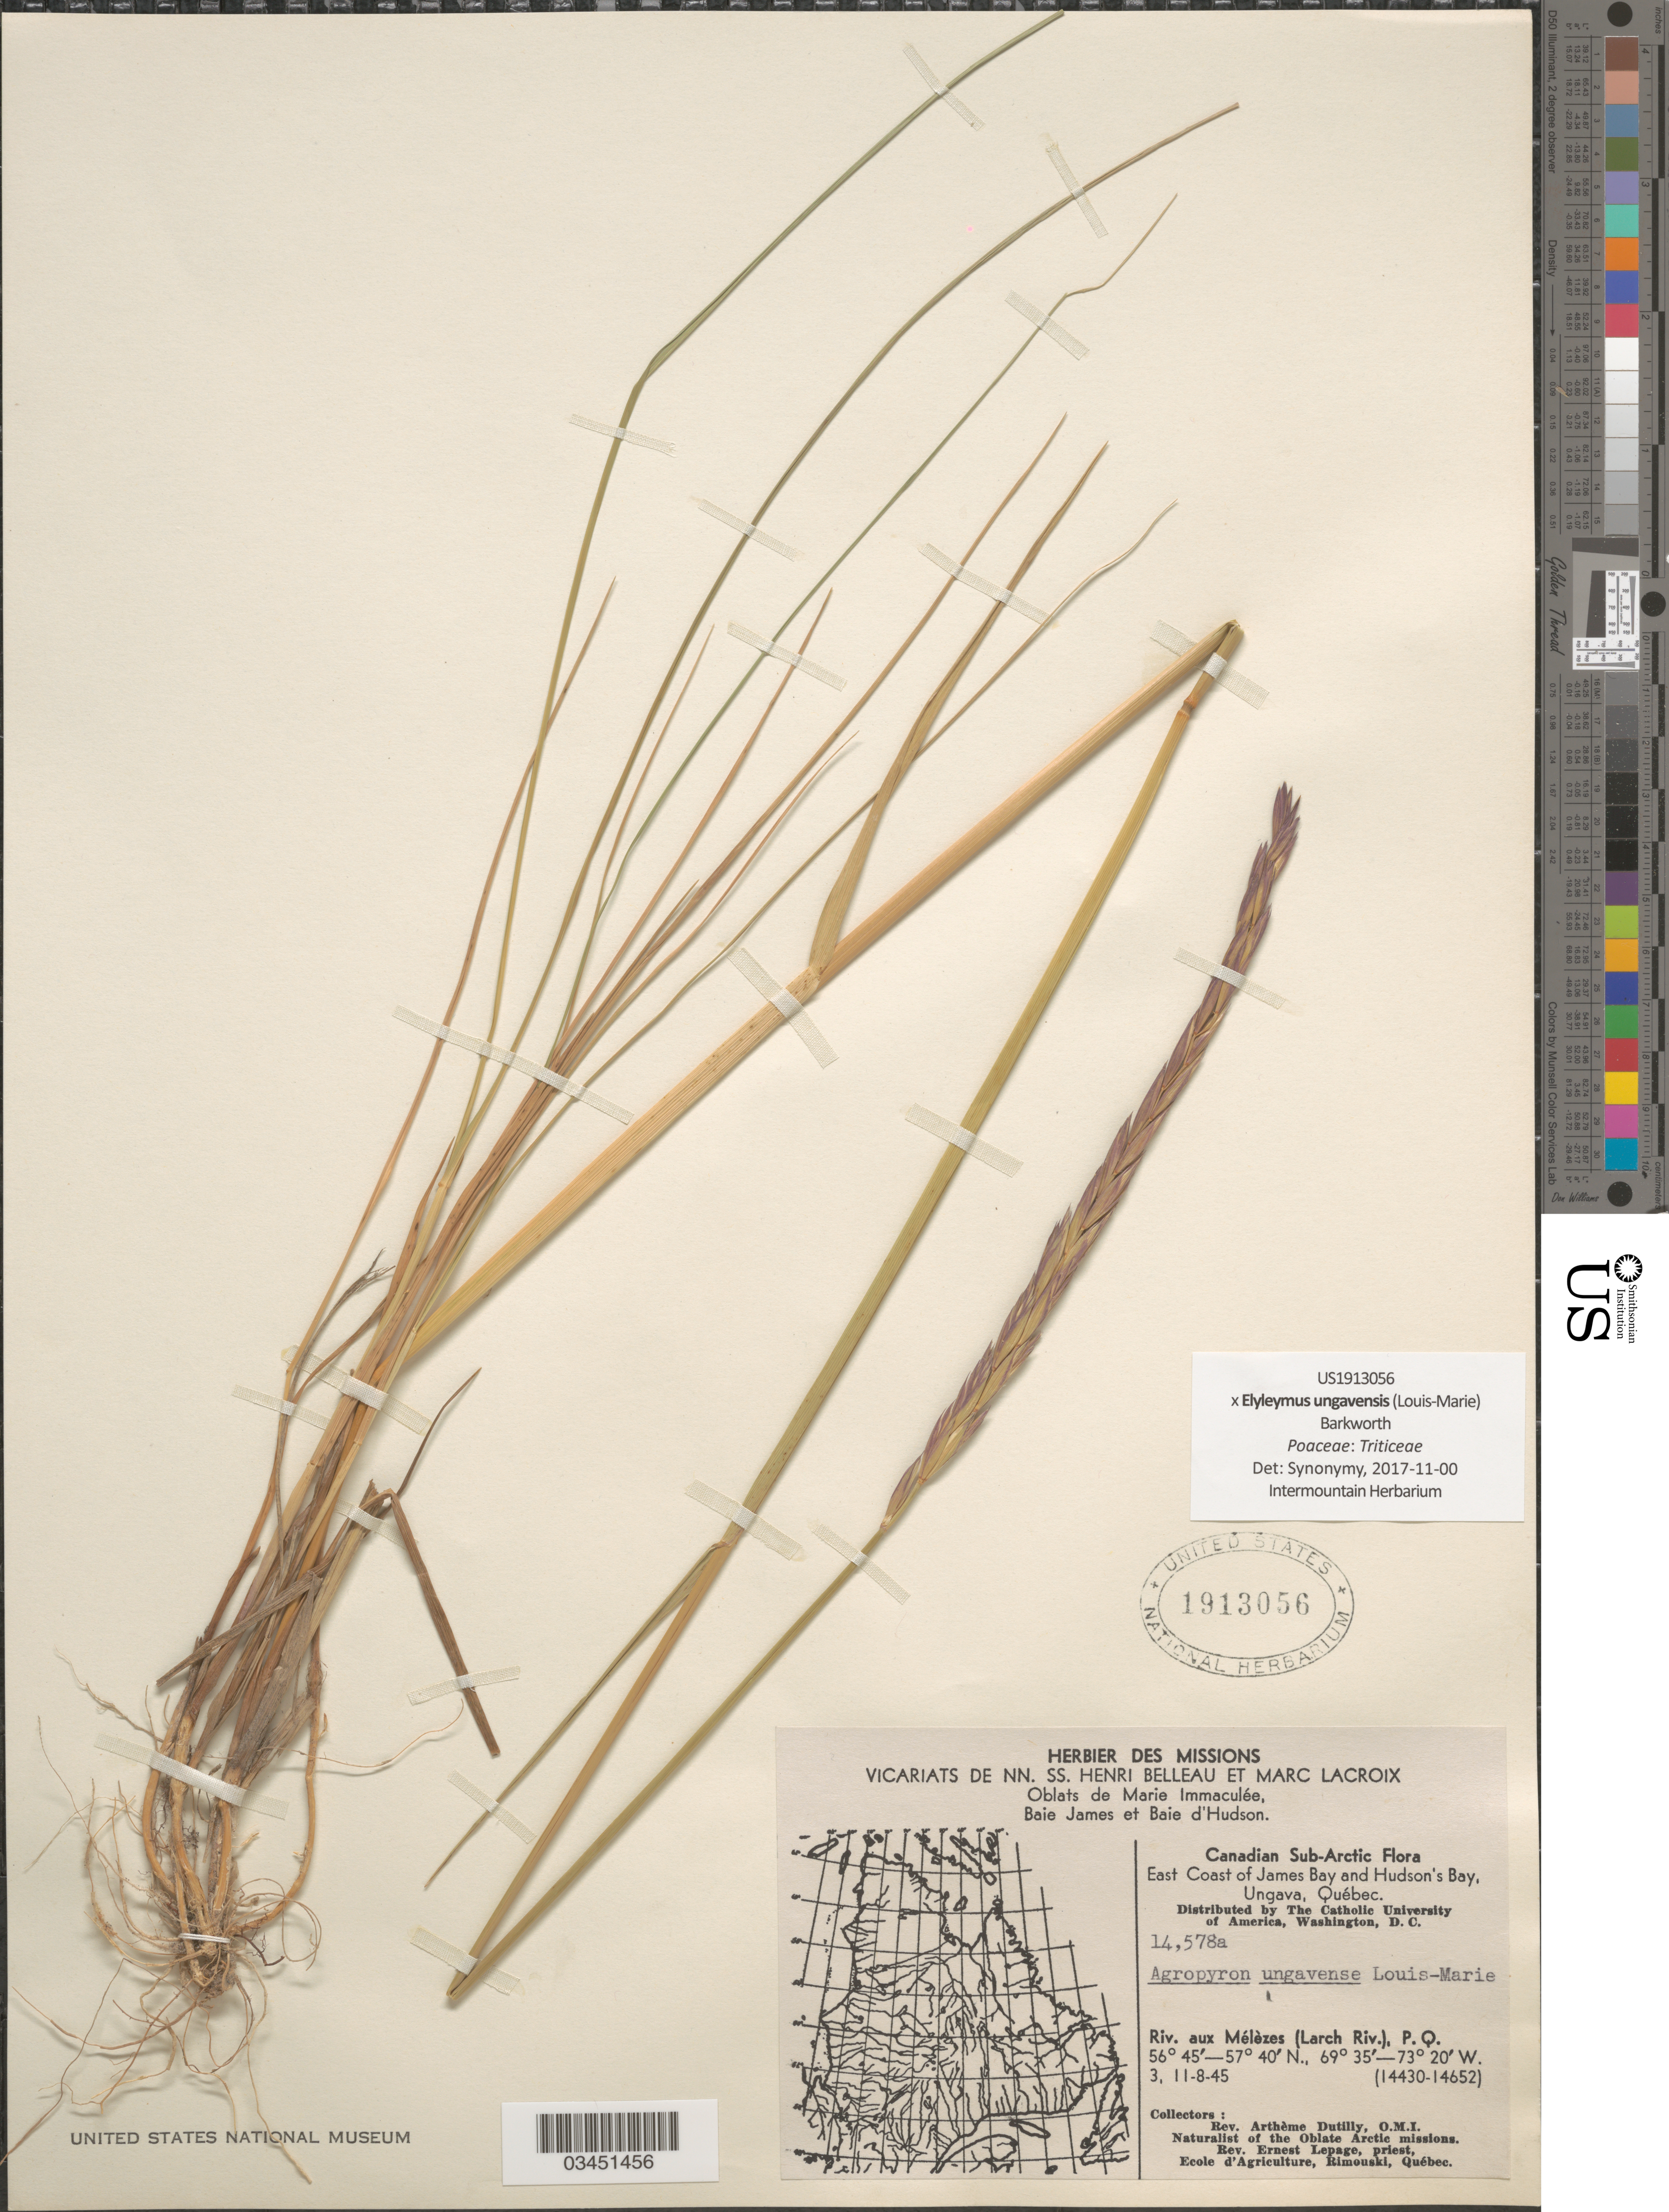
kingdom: Plantae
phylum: Tracheophyta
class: Liliopsida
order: Poales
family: Poaceae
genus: Elyleymus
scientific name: x Elyleymus ungavensis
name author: (Louis-Marie) Barkworth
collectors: A. Dutilly & E. Lepage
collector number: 14578a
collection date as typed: Transcribed d/m/y: 3/8/45 to 11/8/45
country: Canada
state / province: Quebec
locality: Canadian Sub-Arctic. East Coast of James Bay and Hudson's Bay, Ungava. Riv. aux. Mélèzes (Larch Riv.), P.Q.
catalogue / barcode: US 1913056